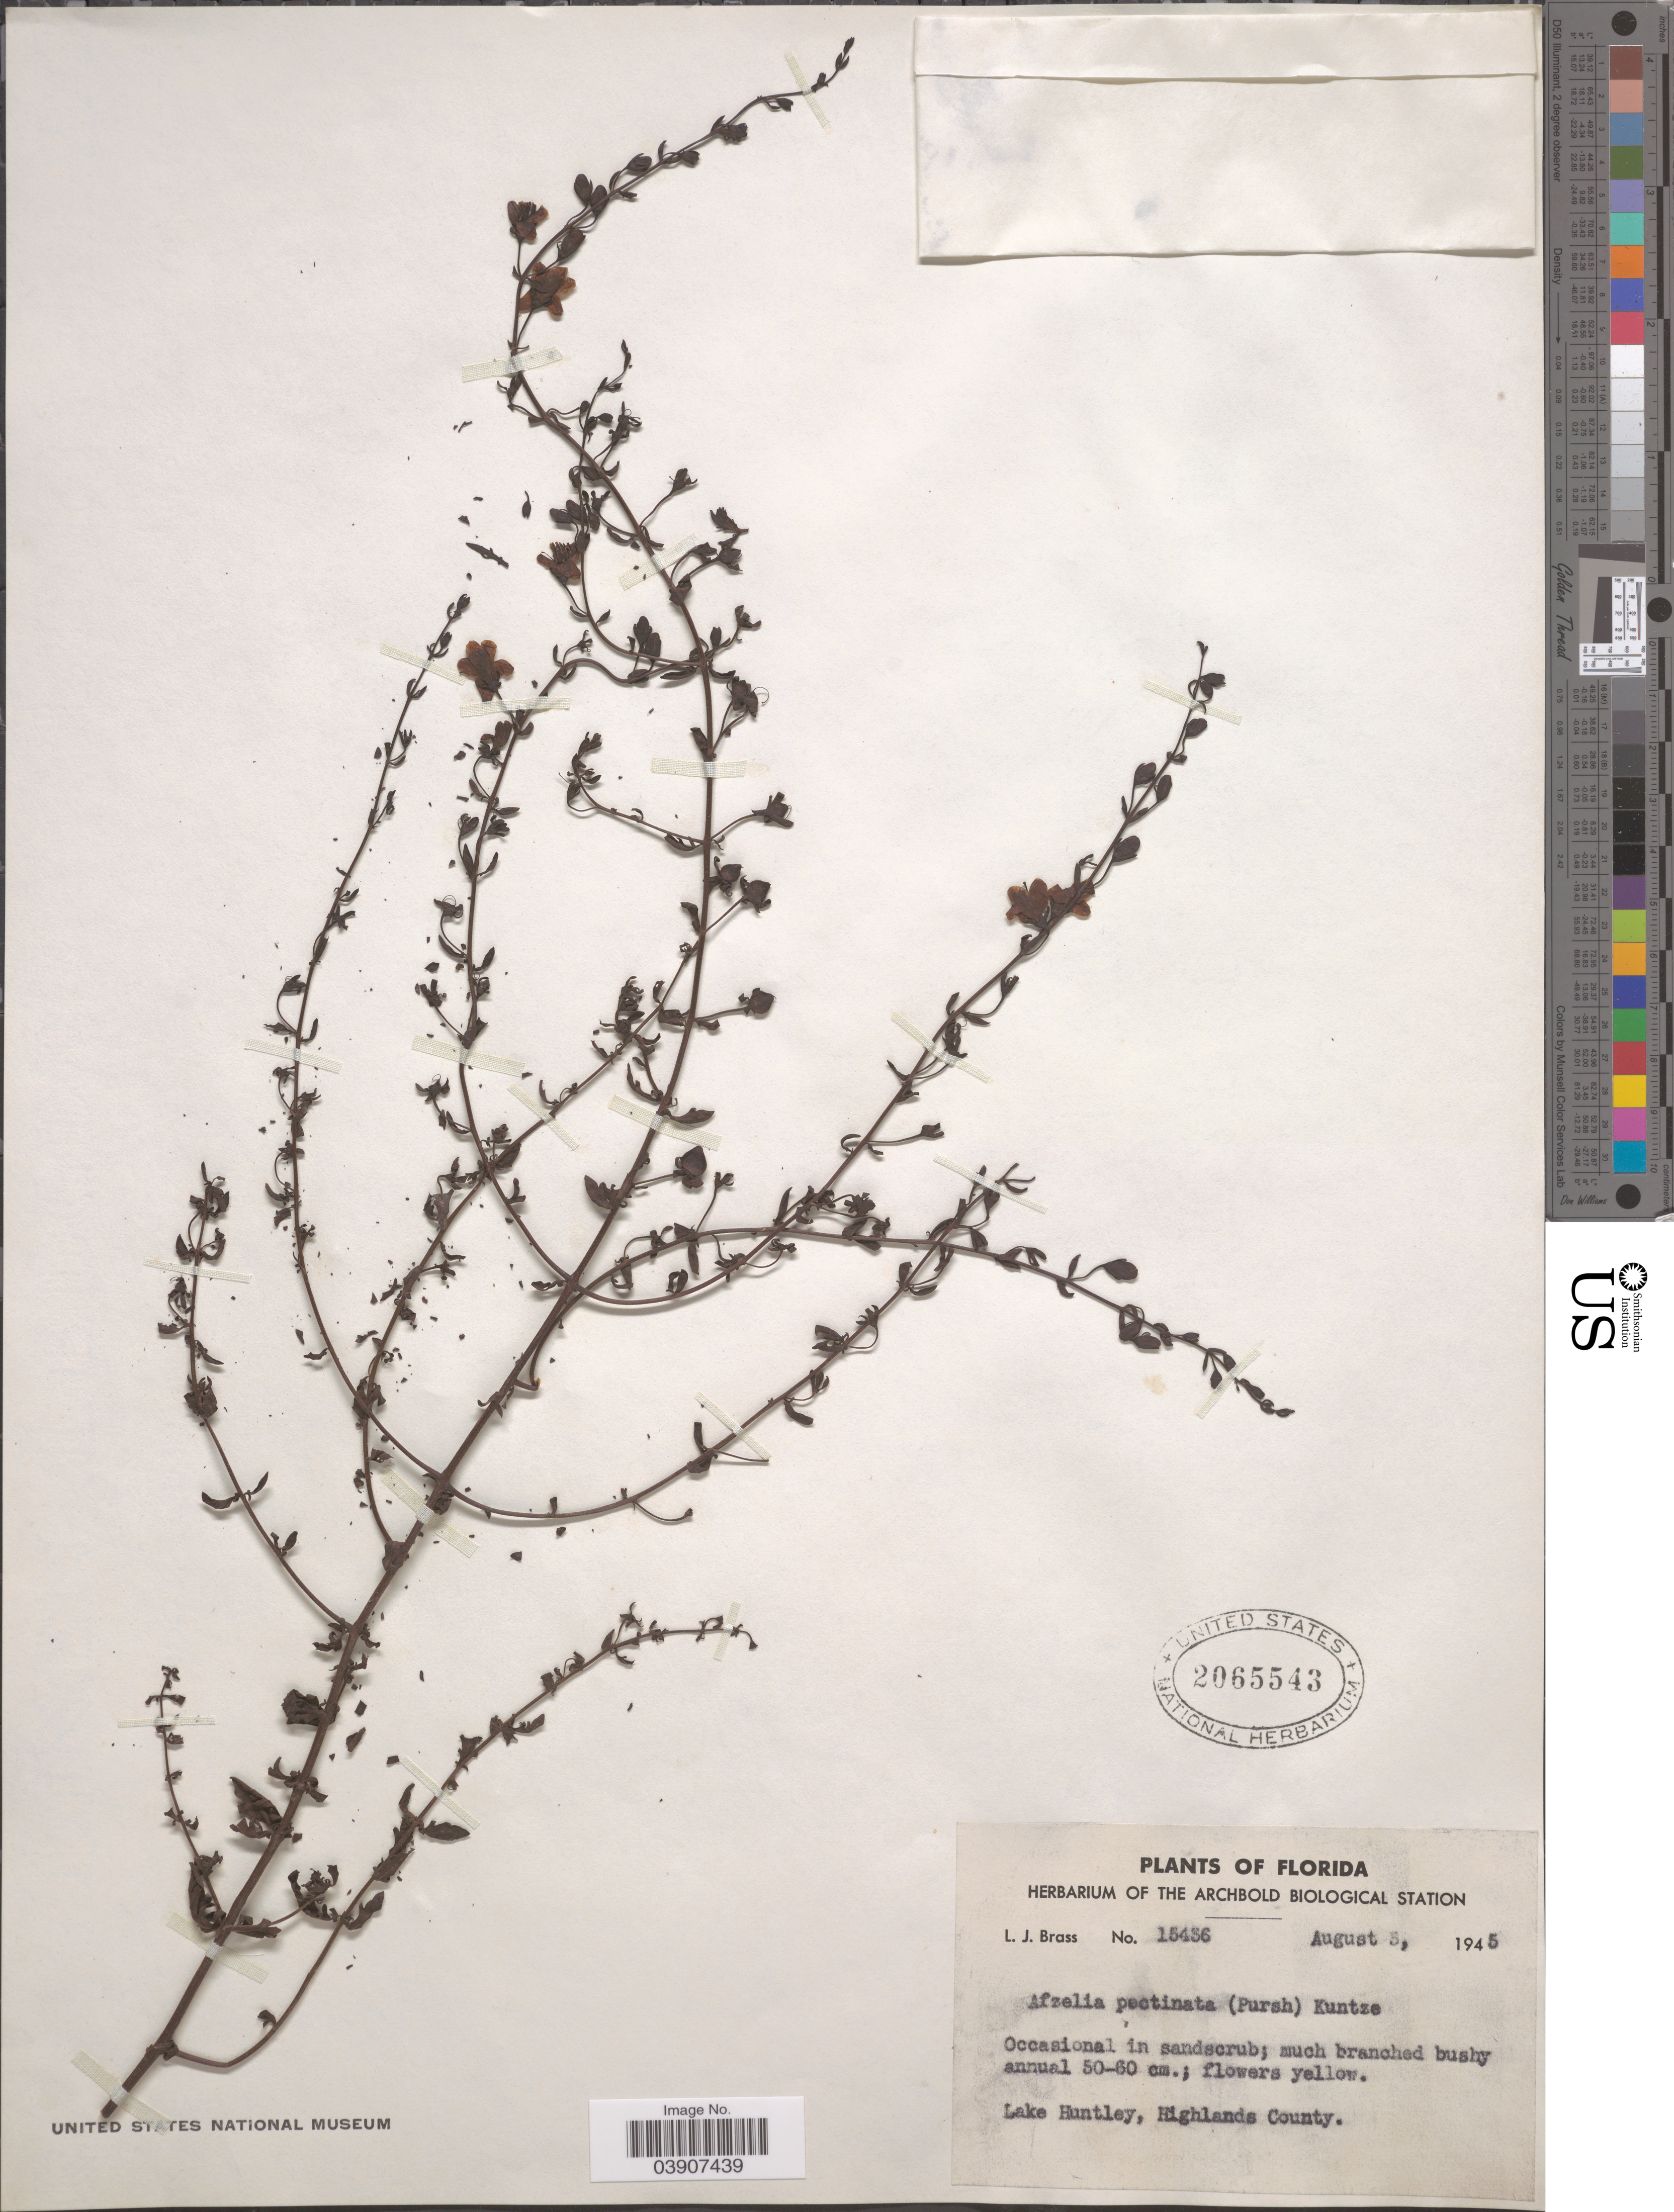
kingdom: Plantae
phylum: Tracheophyta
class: Magnoliopsida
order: Lamiales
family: Orobanchaceae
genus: Seymeria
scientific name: Seymeria pectinata var. pectinata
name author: Pursh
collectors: L. J. Brass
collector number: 15436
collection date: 1945-08-03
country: United States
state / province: Florida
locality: Lake Huntley, Highlands County.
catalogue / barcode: US 2065543